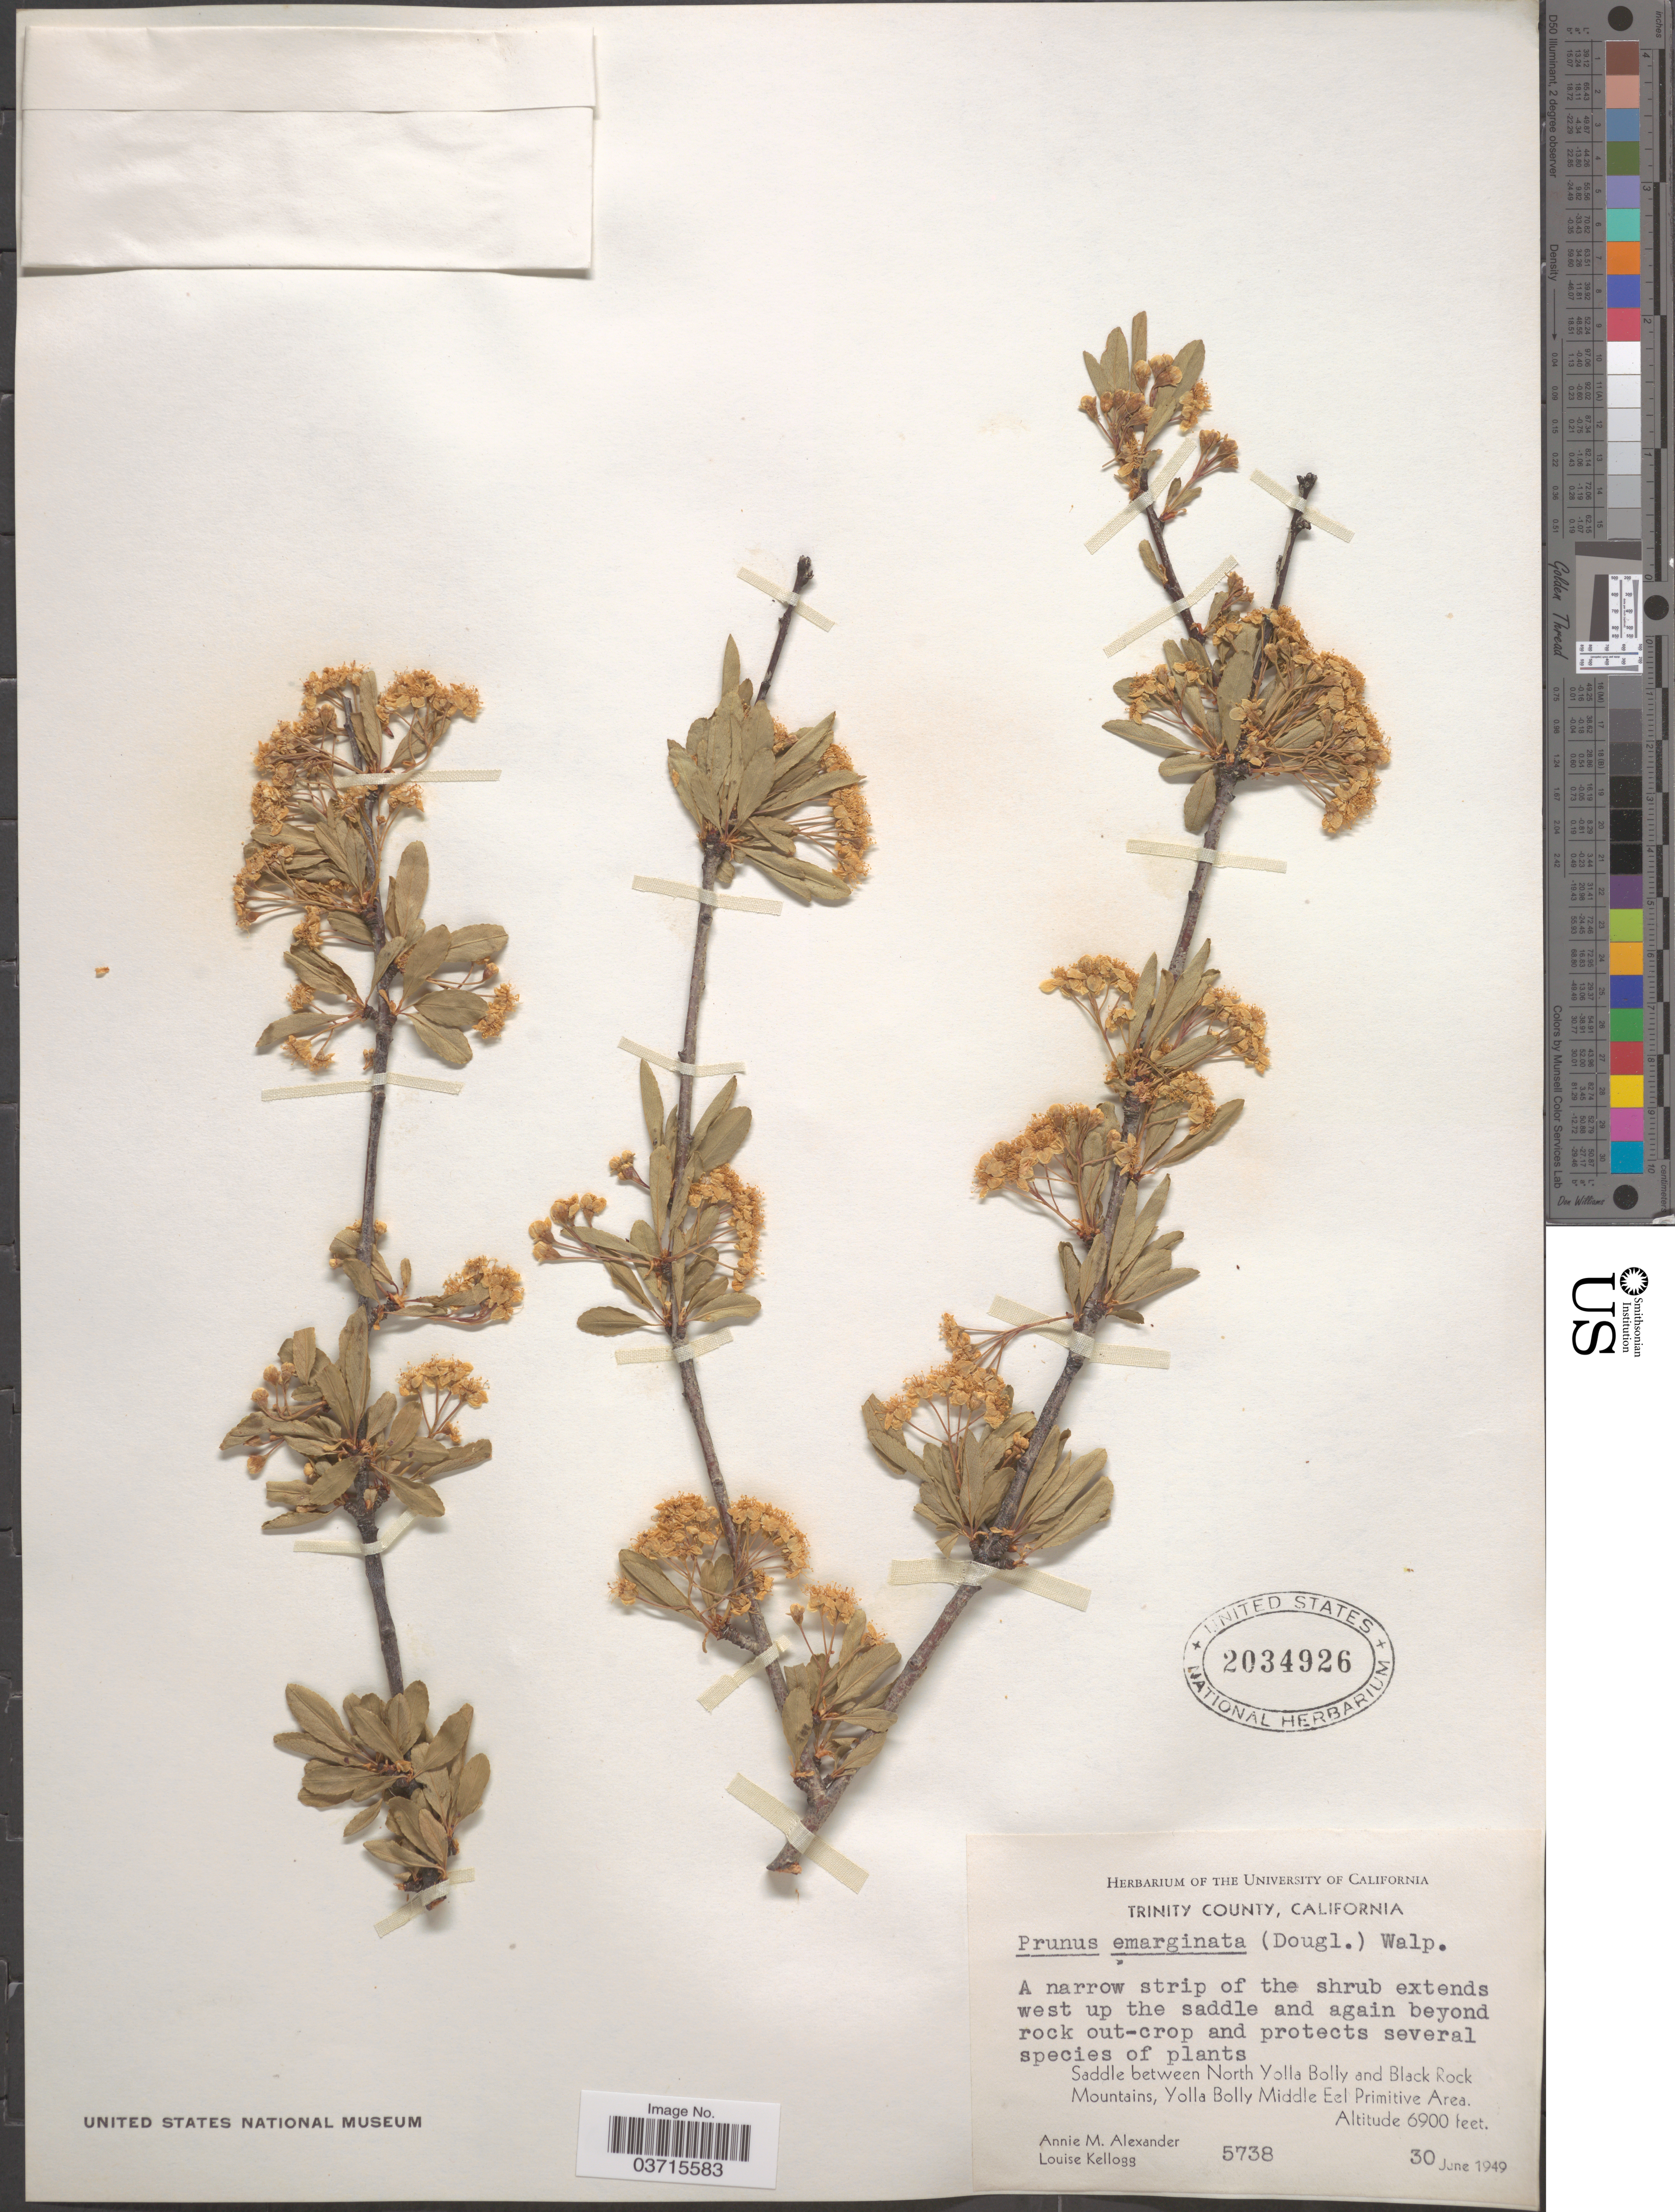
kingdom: Plantae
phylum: Tracheophyta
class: Magnoliopsida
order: Rosales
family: Rosaceae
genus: Prunus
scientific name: Prunus emarginata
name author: (Douglas ex Hook.) Eaton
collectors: A. M. Alexander & L. Kellogg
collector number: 5738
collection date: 1949-06-30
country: United States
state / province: California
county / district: Trinity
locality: Trinity County. Saddle between North Yolla Bolly and Black Rock Mountains, Yolla Bolly Middle Eel Primitive Area.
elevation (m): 2103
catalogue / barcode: US 2034926